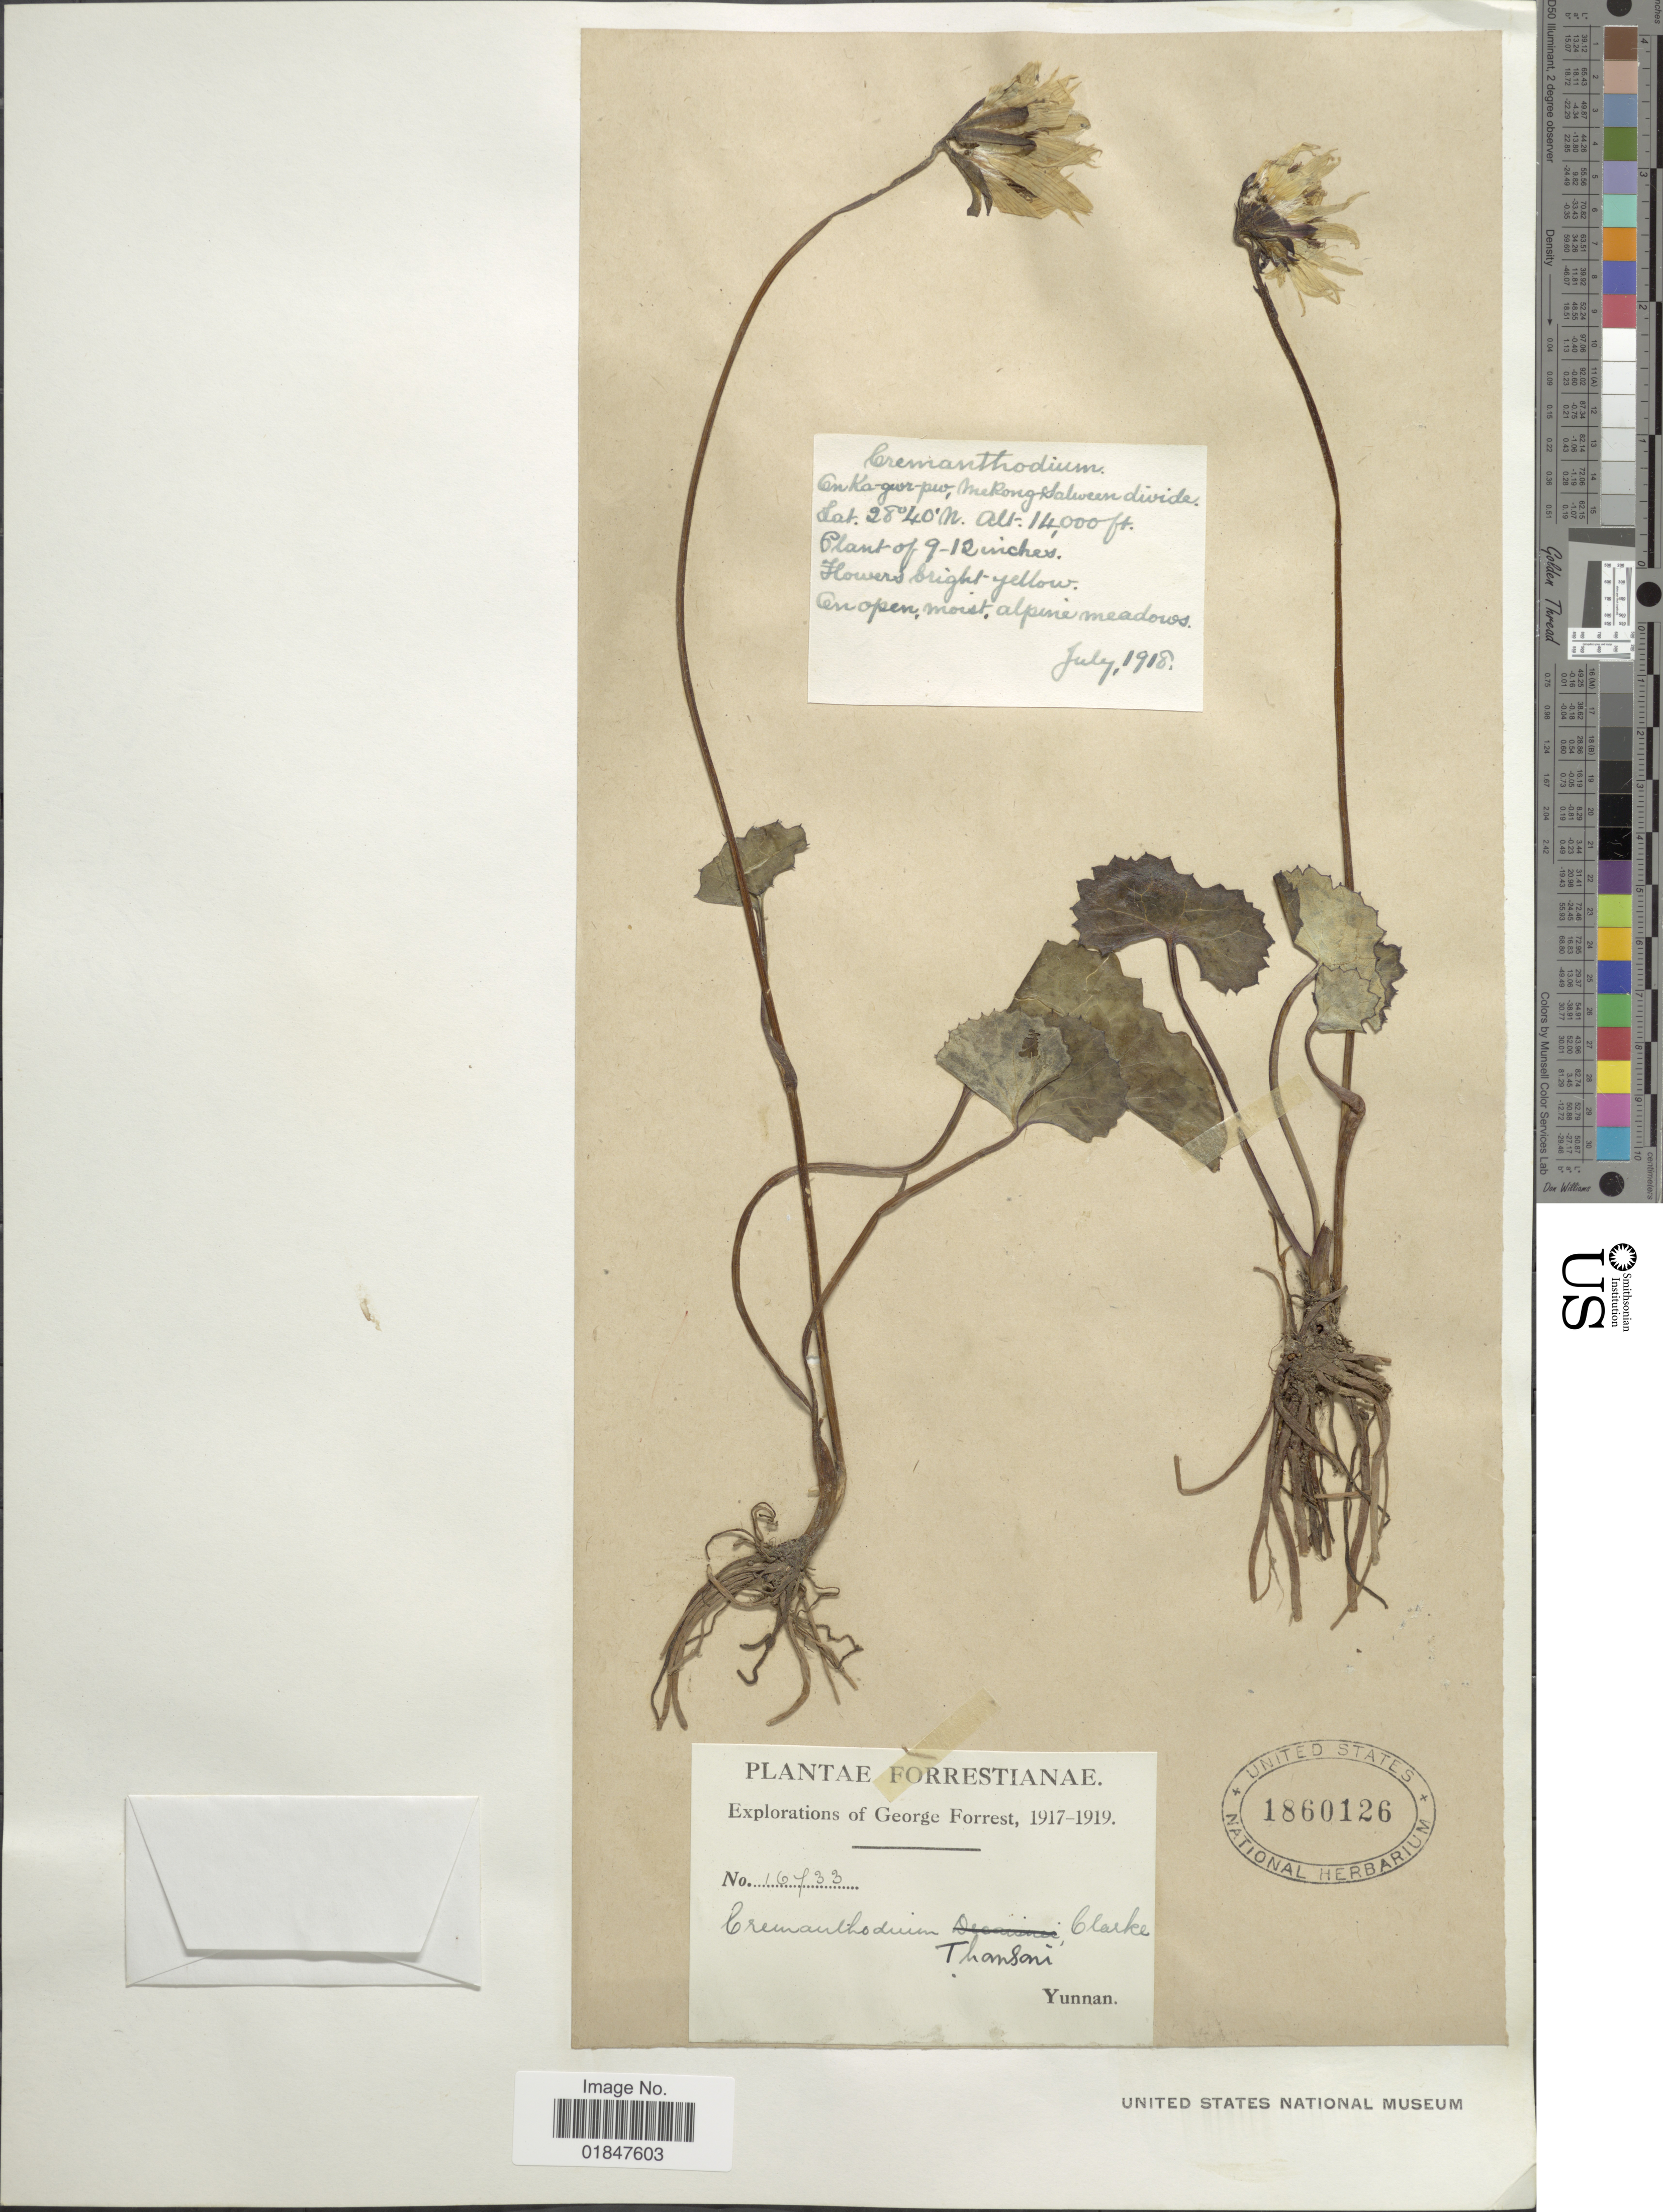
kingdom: Plantae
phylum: Tracheophyta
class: Magnoliopsida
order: Asterales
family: Asteraceae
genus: Cremanthodium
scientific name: Cremanthodium thomsonii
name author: C.B. Clarke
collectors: G. Forrest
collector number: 16733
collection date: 1918-07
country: China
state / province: Yunnan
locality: On Ka-gur-pw [interpreted], Mekong-Salween divide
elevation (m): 4267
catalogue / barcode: US 1860126